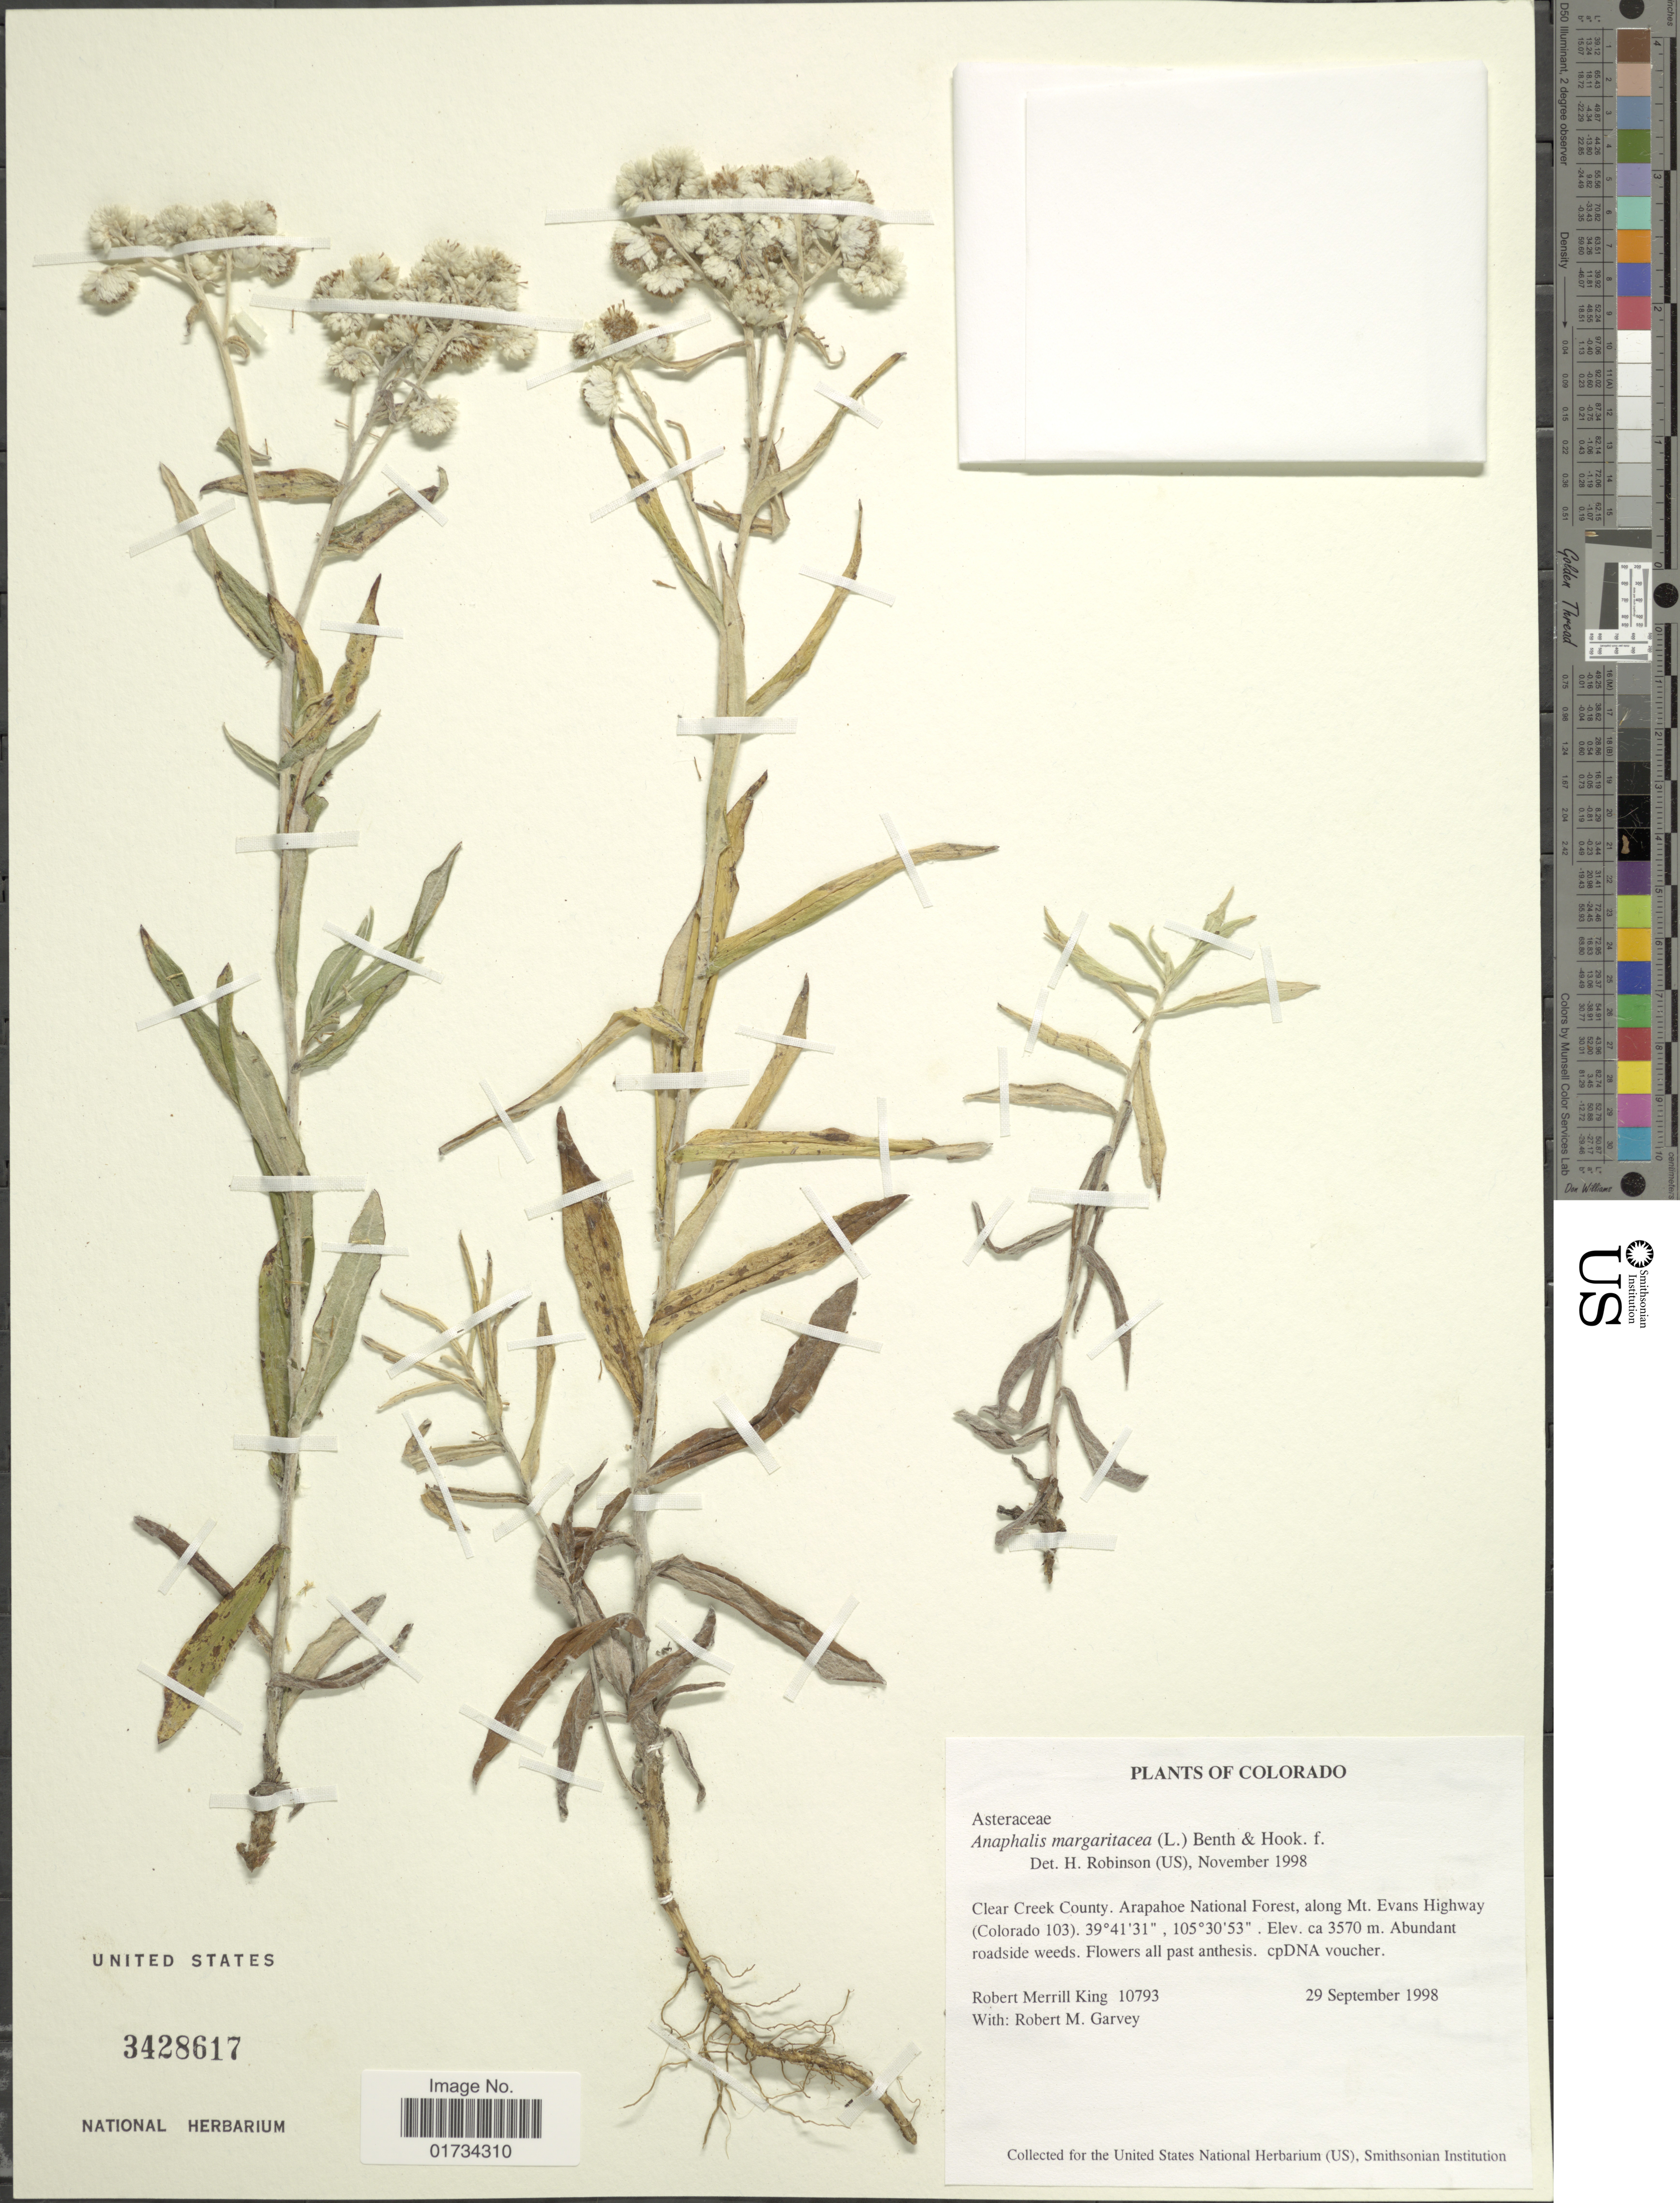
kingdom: Plantae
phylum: Tracheophyta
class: Magnoliopsida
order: Asterales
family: Asteraceae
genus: Anaphalis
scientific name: Anaphalis margaritacea var. occidentalis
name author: Greene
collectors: R. M. King & R. Garvey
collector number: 10793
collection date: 1998-09-29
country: United States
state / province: Colorado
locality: Colorado. Clear Creek County. Arapahoe National Forest, along Mt. Evans Highway (Colorado 103)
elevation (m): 3570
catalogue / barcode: US 3428617